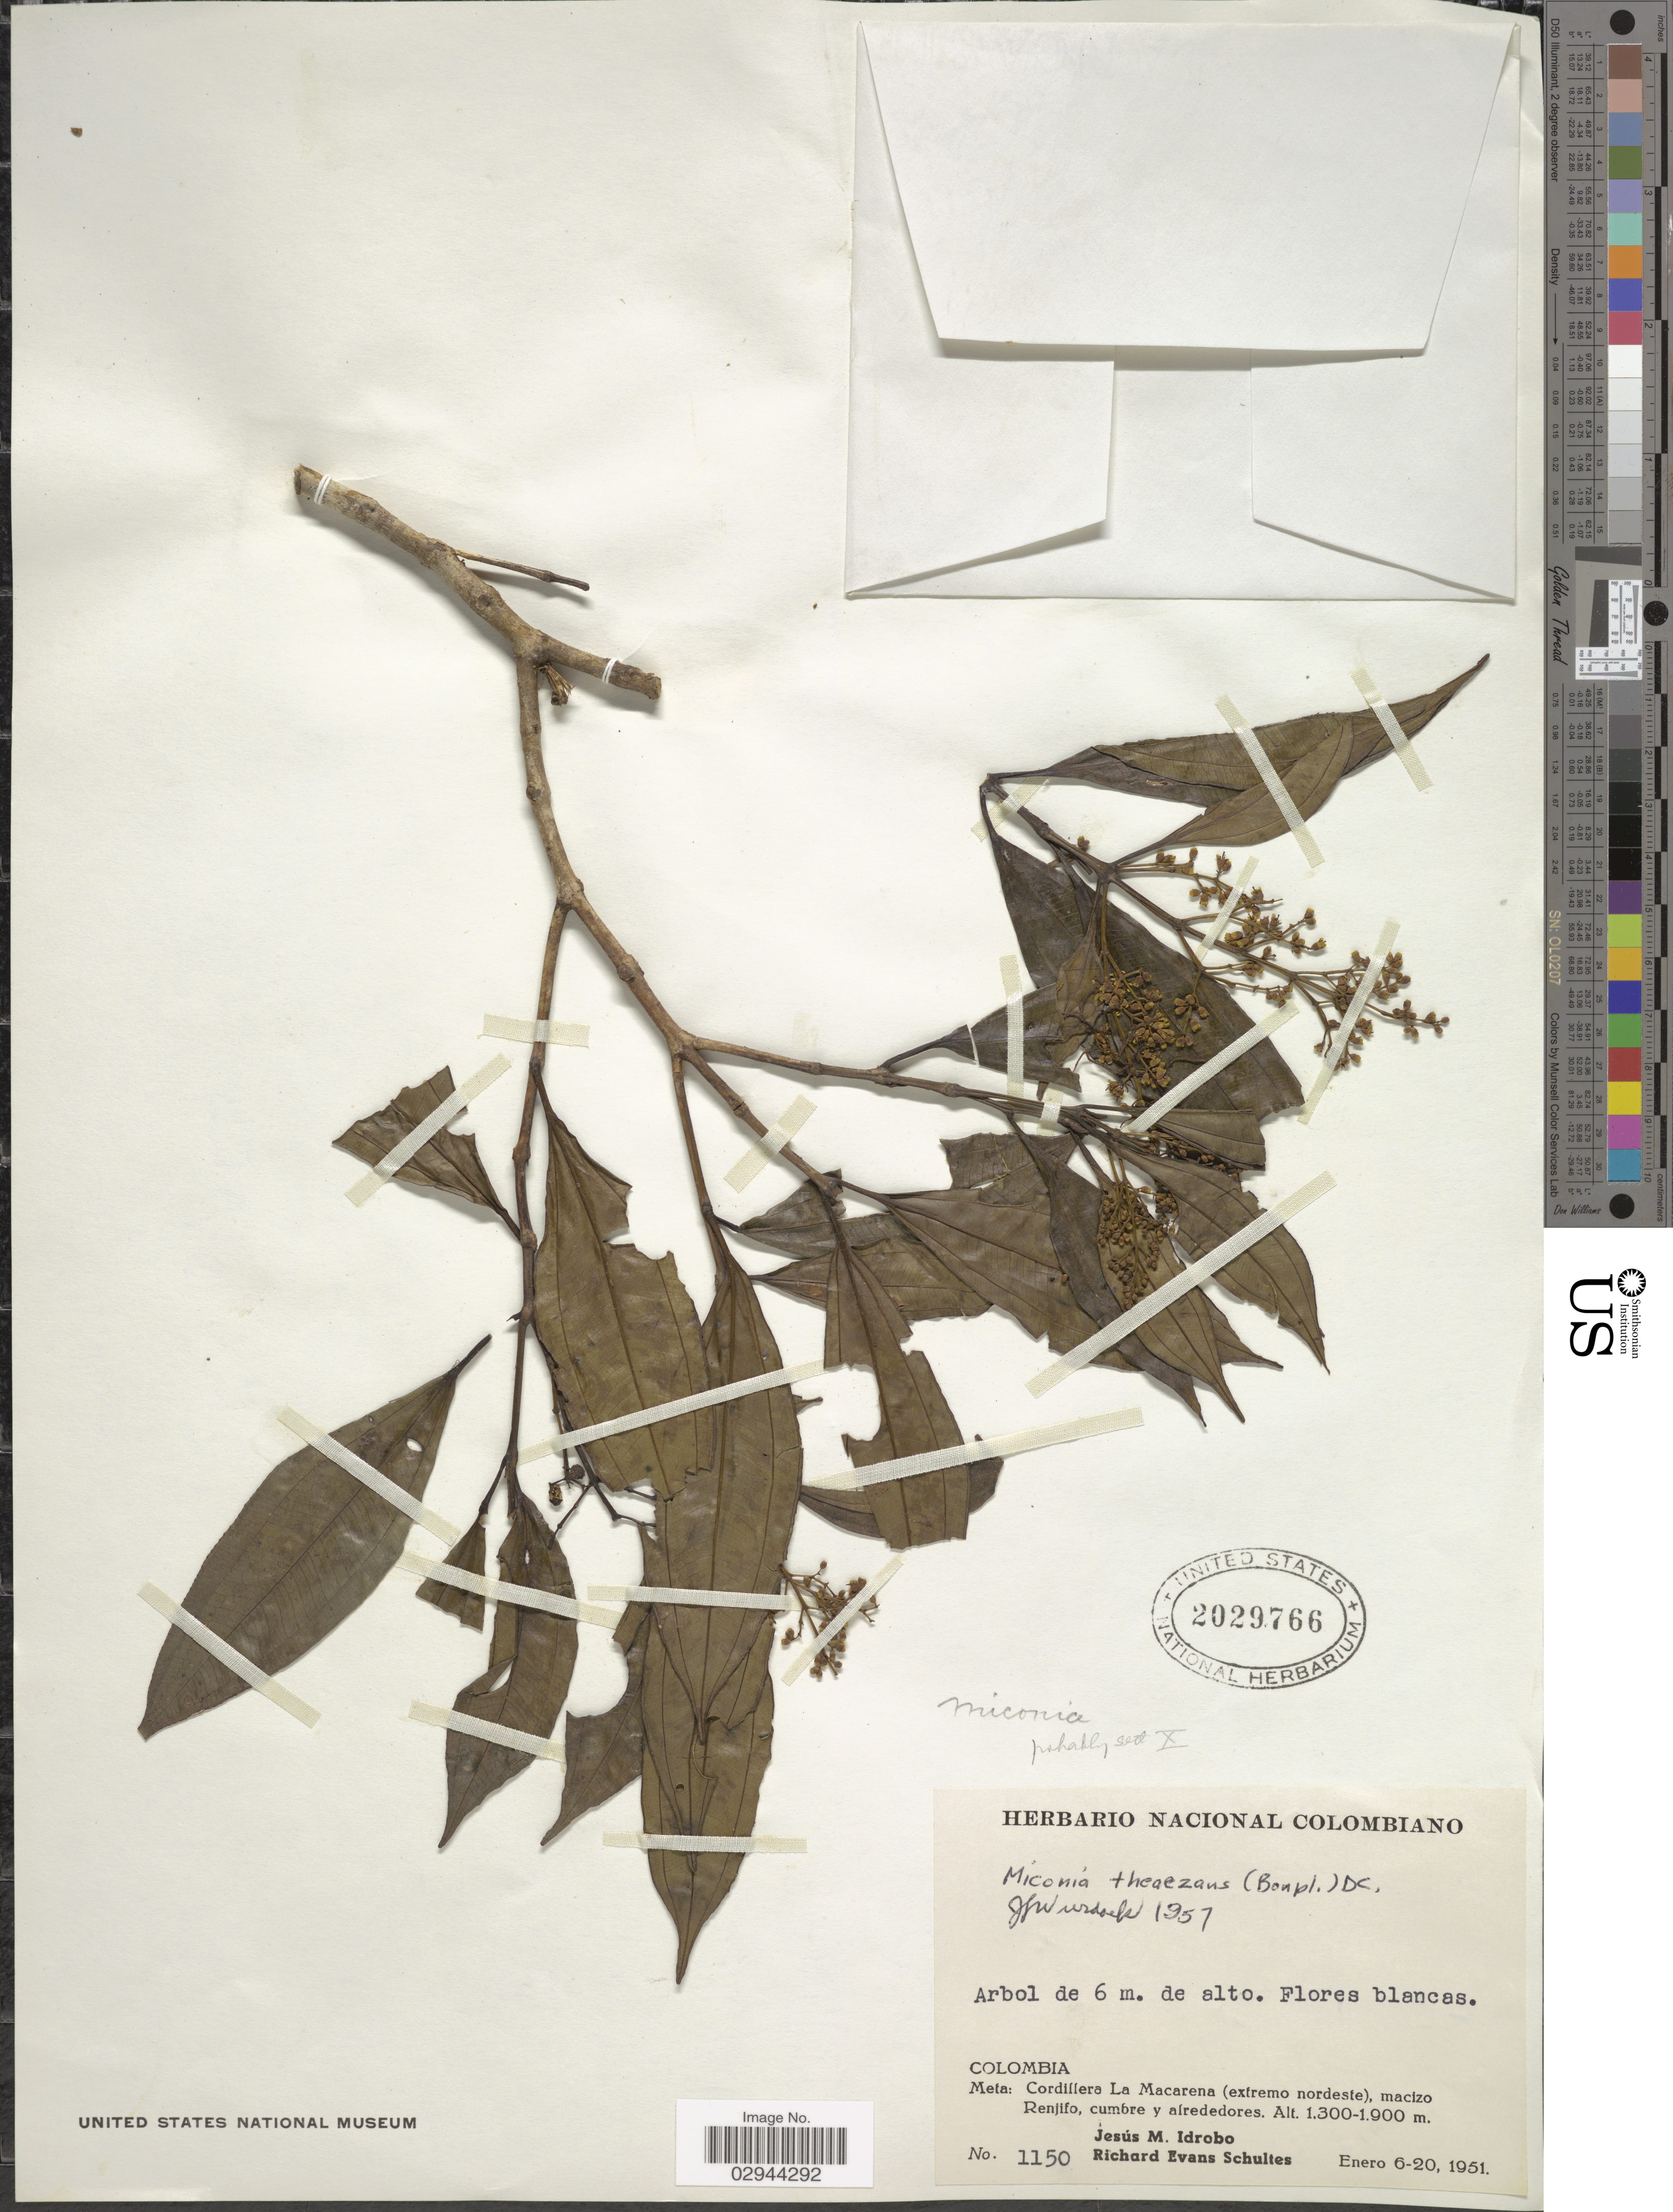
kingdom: Plantae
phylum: Tracheophyta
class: Magnoliopsida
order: Myrtales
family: Melastomataceae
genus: Miconia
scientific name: Miconia theizans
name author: (Bonpl.) Cogn.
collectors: J. M. Idrobo & R. E. Schultes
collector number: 1150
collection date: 1951-01-06/1951-01-20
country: Colombia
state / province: Meta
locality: Cordillera La Macarena (extremo nordeste), macizo Renjifo, cumbre y alrededores.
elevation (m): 1300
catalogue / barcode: US 2029766